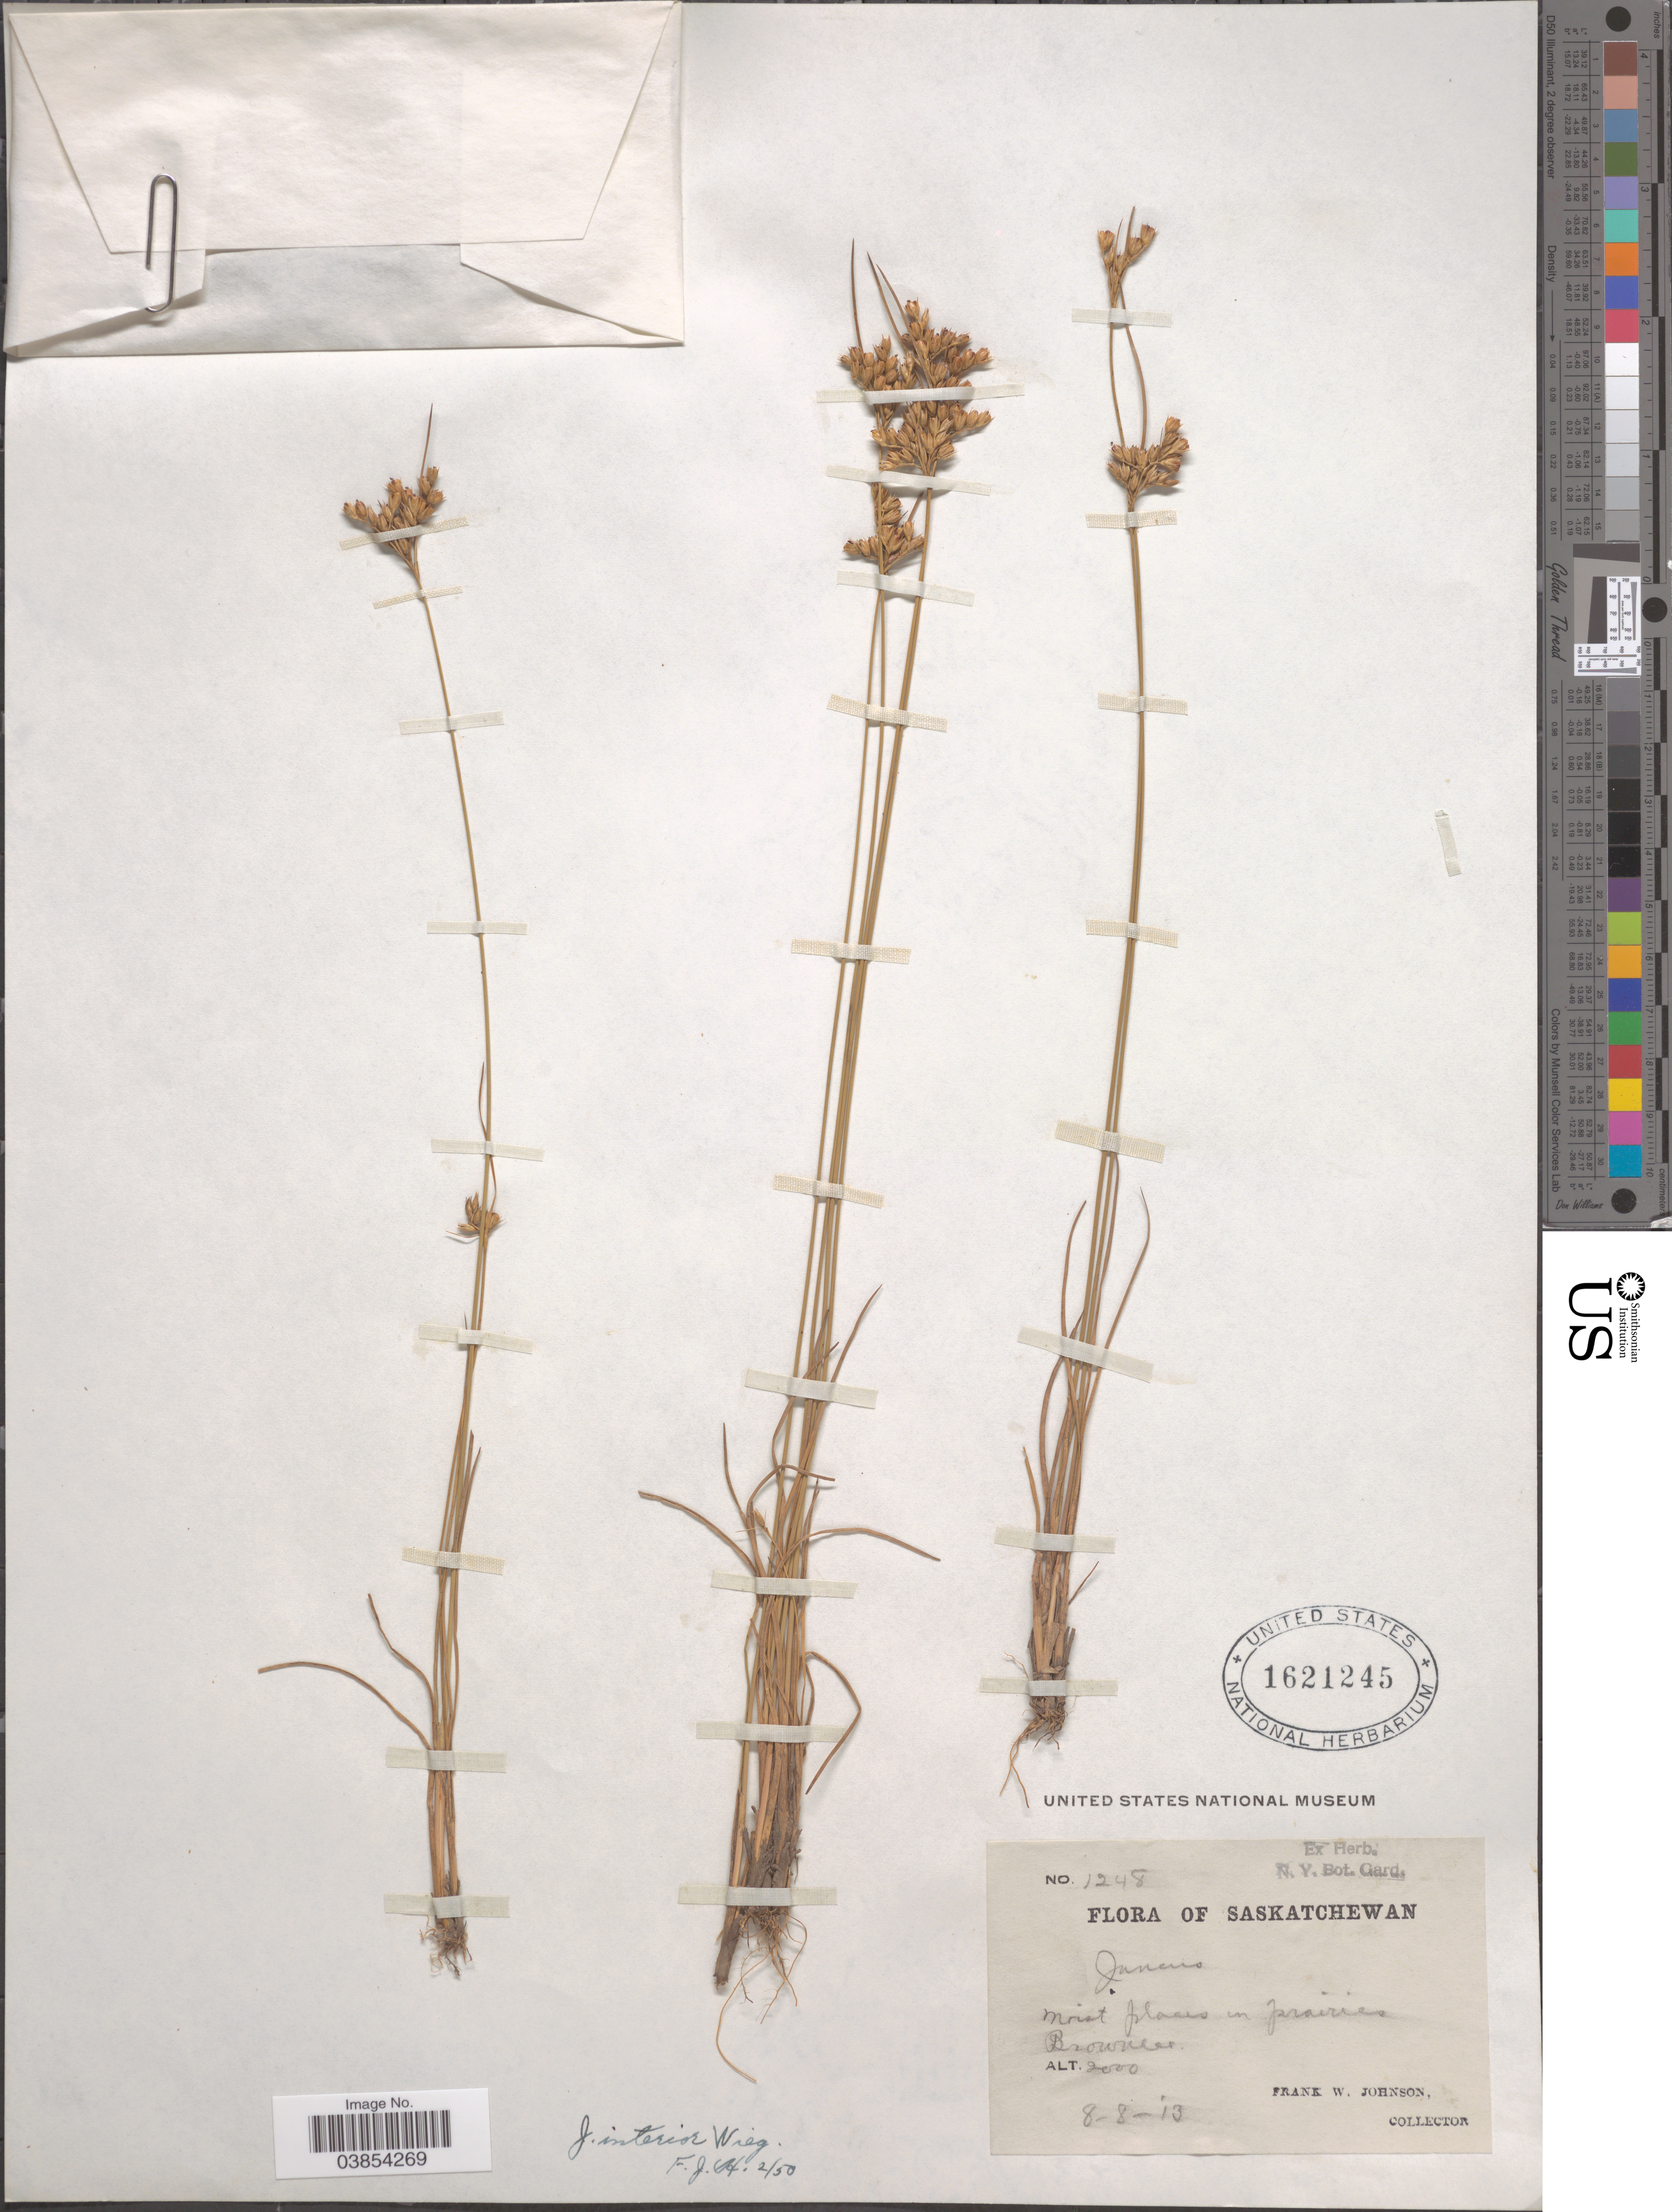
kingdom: Plantae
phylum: Tracheophyta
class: Liliopsida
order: Poales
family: Juncaceae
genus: Juncus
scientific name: Juncus interior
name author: Wiegand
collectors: F. W. Johnson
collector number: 1248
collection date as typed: Transcribed d/m/y: 8/8/13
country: Canada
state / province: Saskatchewan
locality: Brownlee.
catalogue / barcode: US 1621245